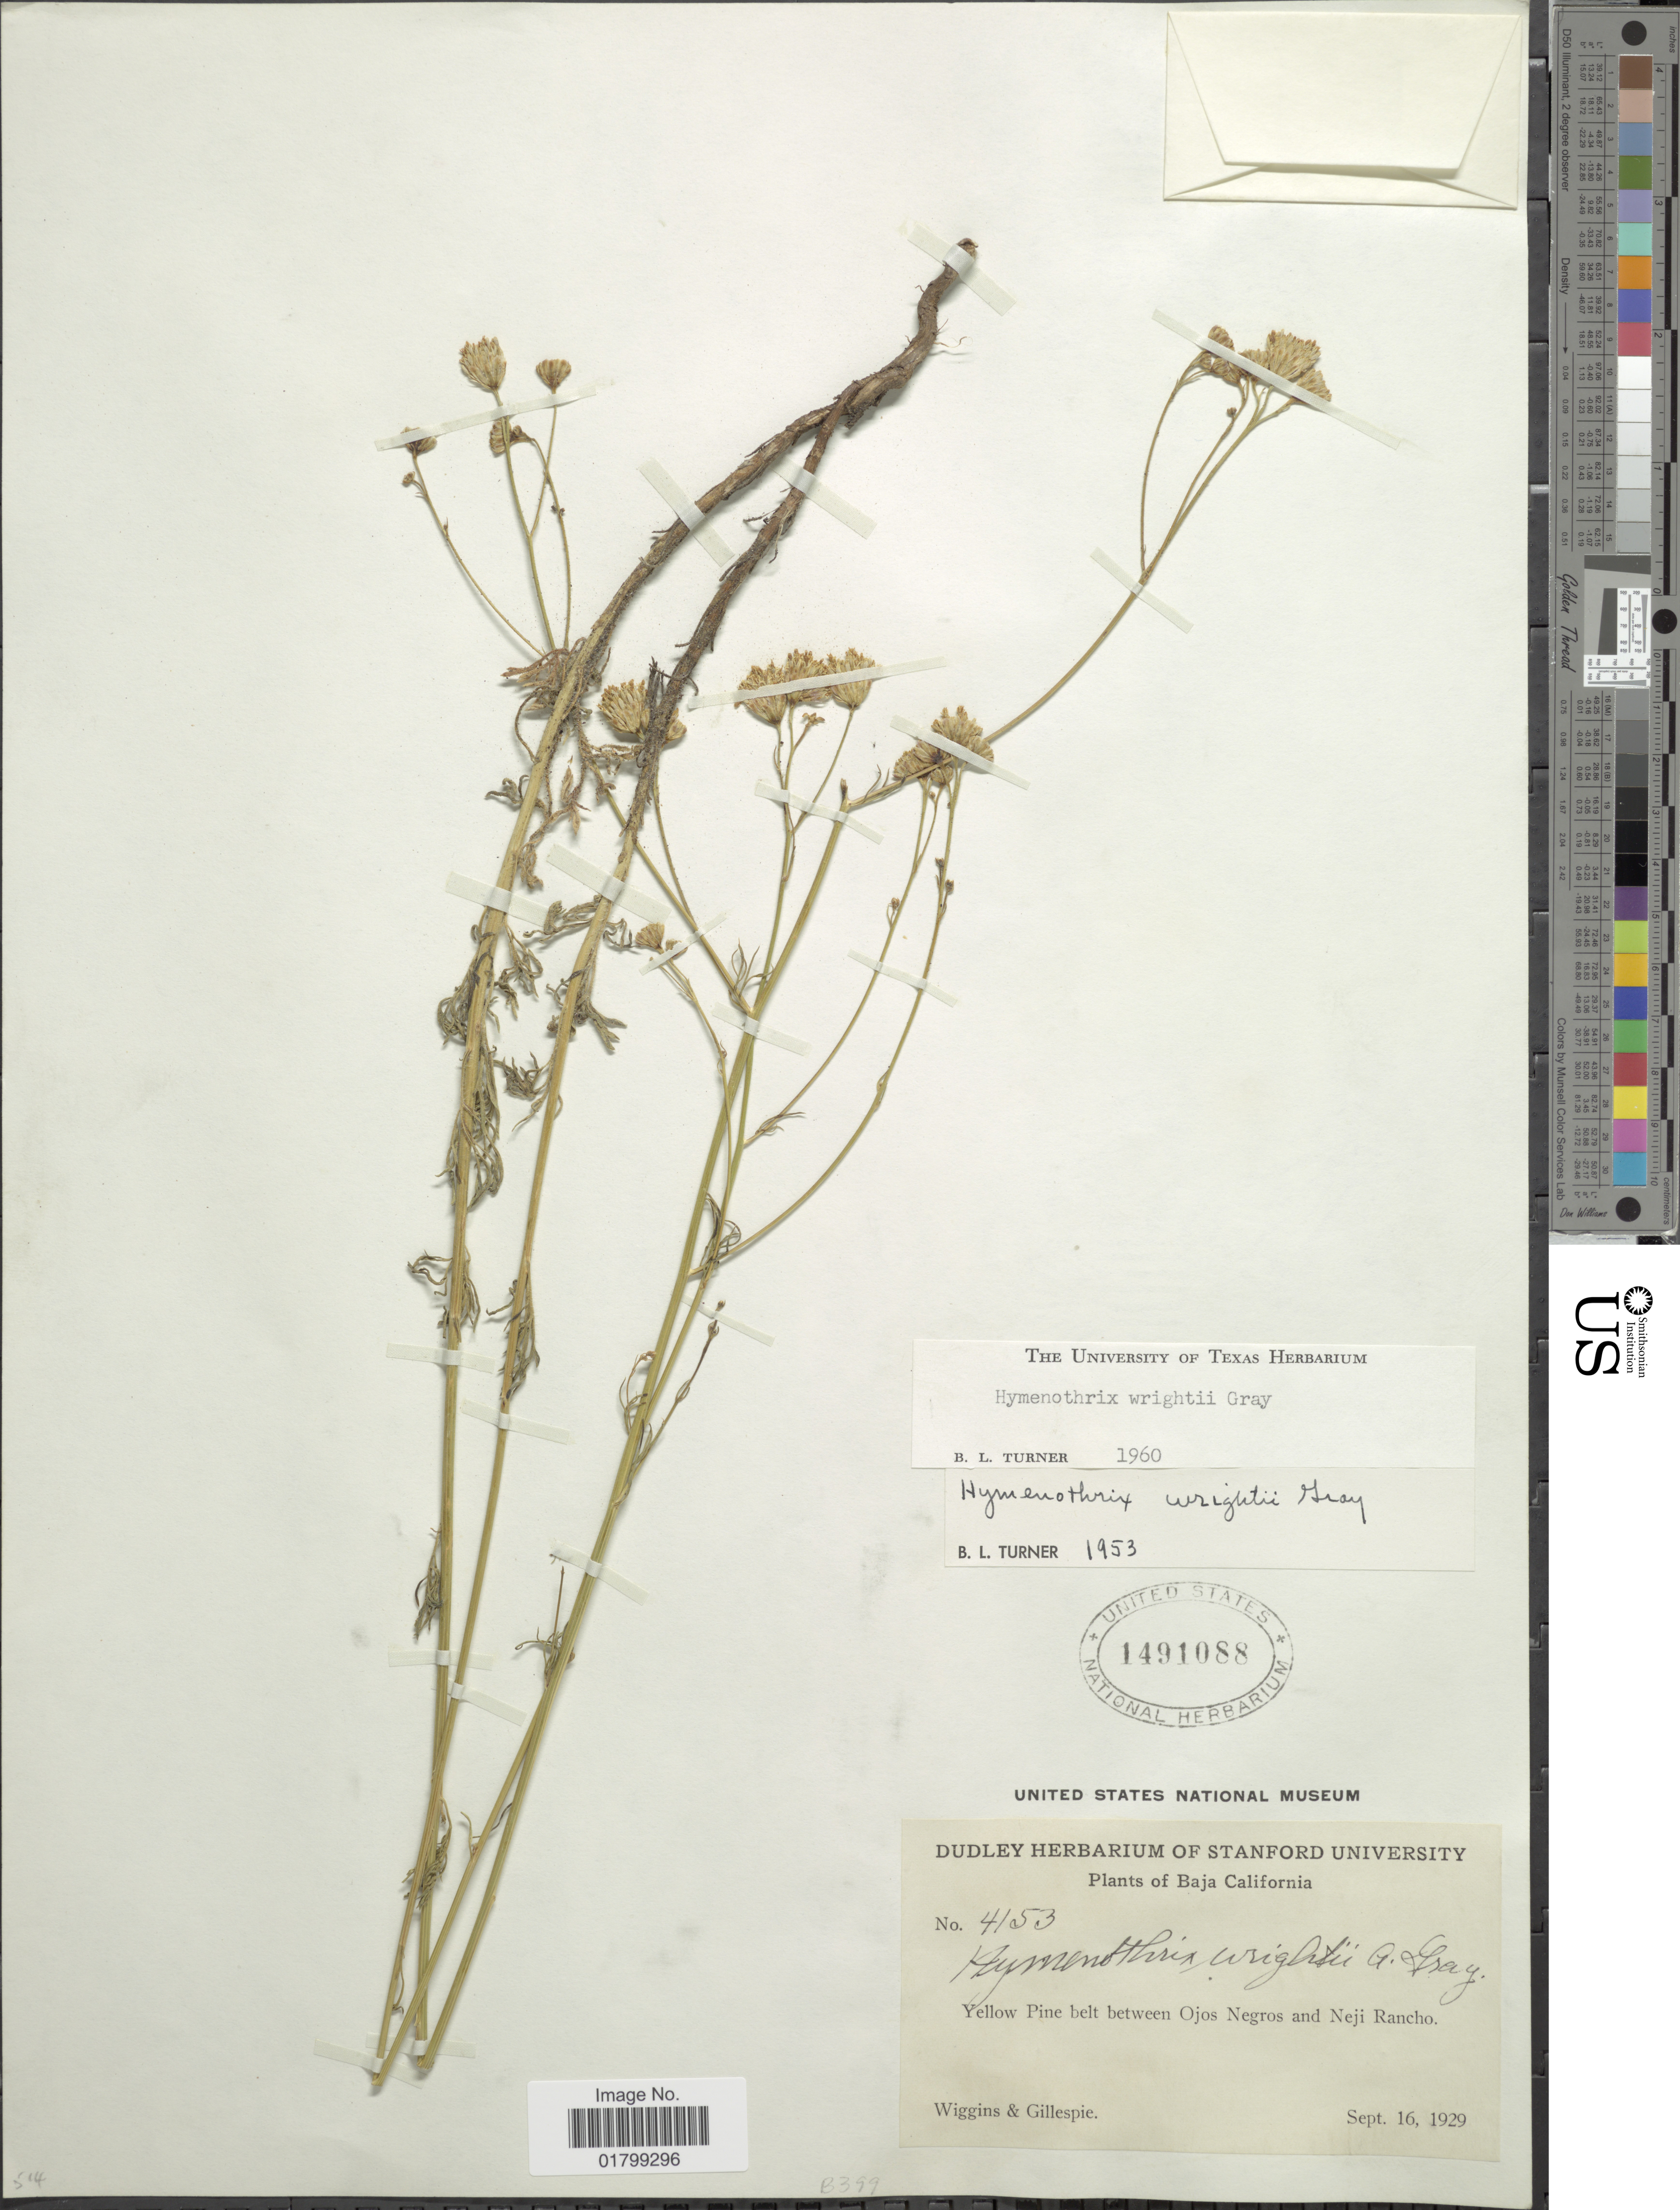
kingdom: Plantae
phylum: Tracheophyta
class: Magnoliopsida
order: Asterales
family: Asteraceae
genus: Hymenothrix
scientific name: Hymenothrix wrightii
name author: A. Gray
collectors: -- Wiggins & -- Gillespie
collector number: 4153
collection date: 1929-09-16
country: Mexico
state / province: Baja California Norte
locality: Yellow Pine belt between Ojos Negros and Neji Rancho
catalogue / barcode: US 1491088